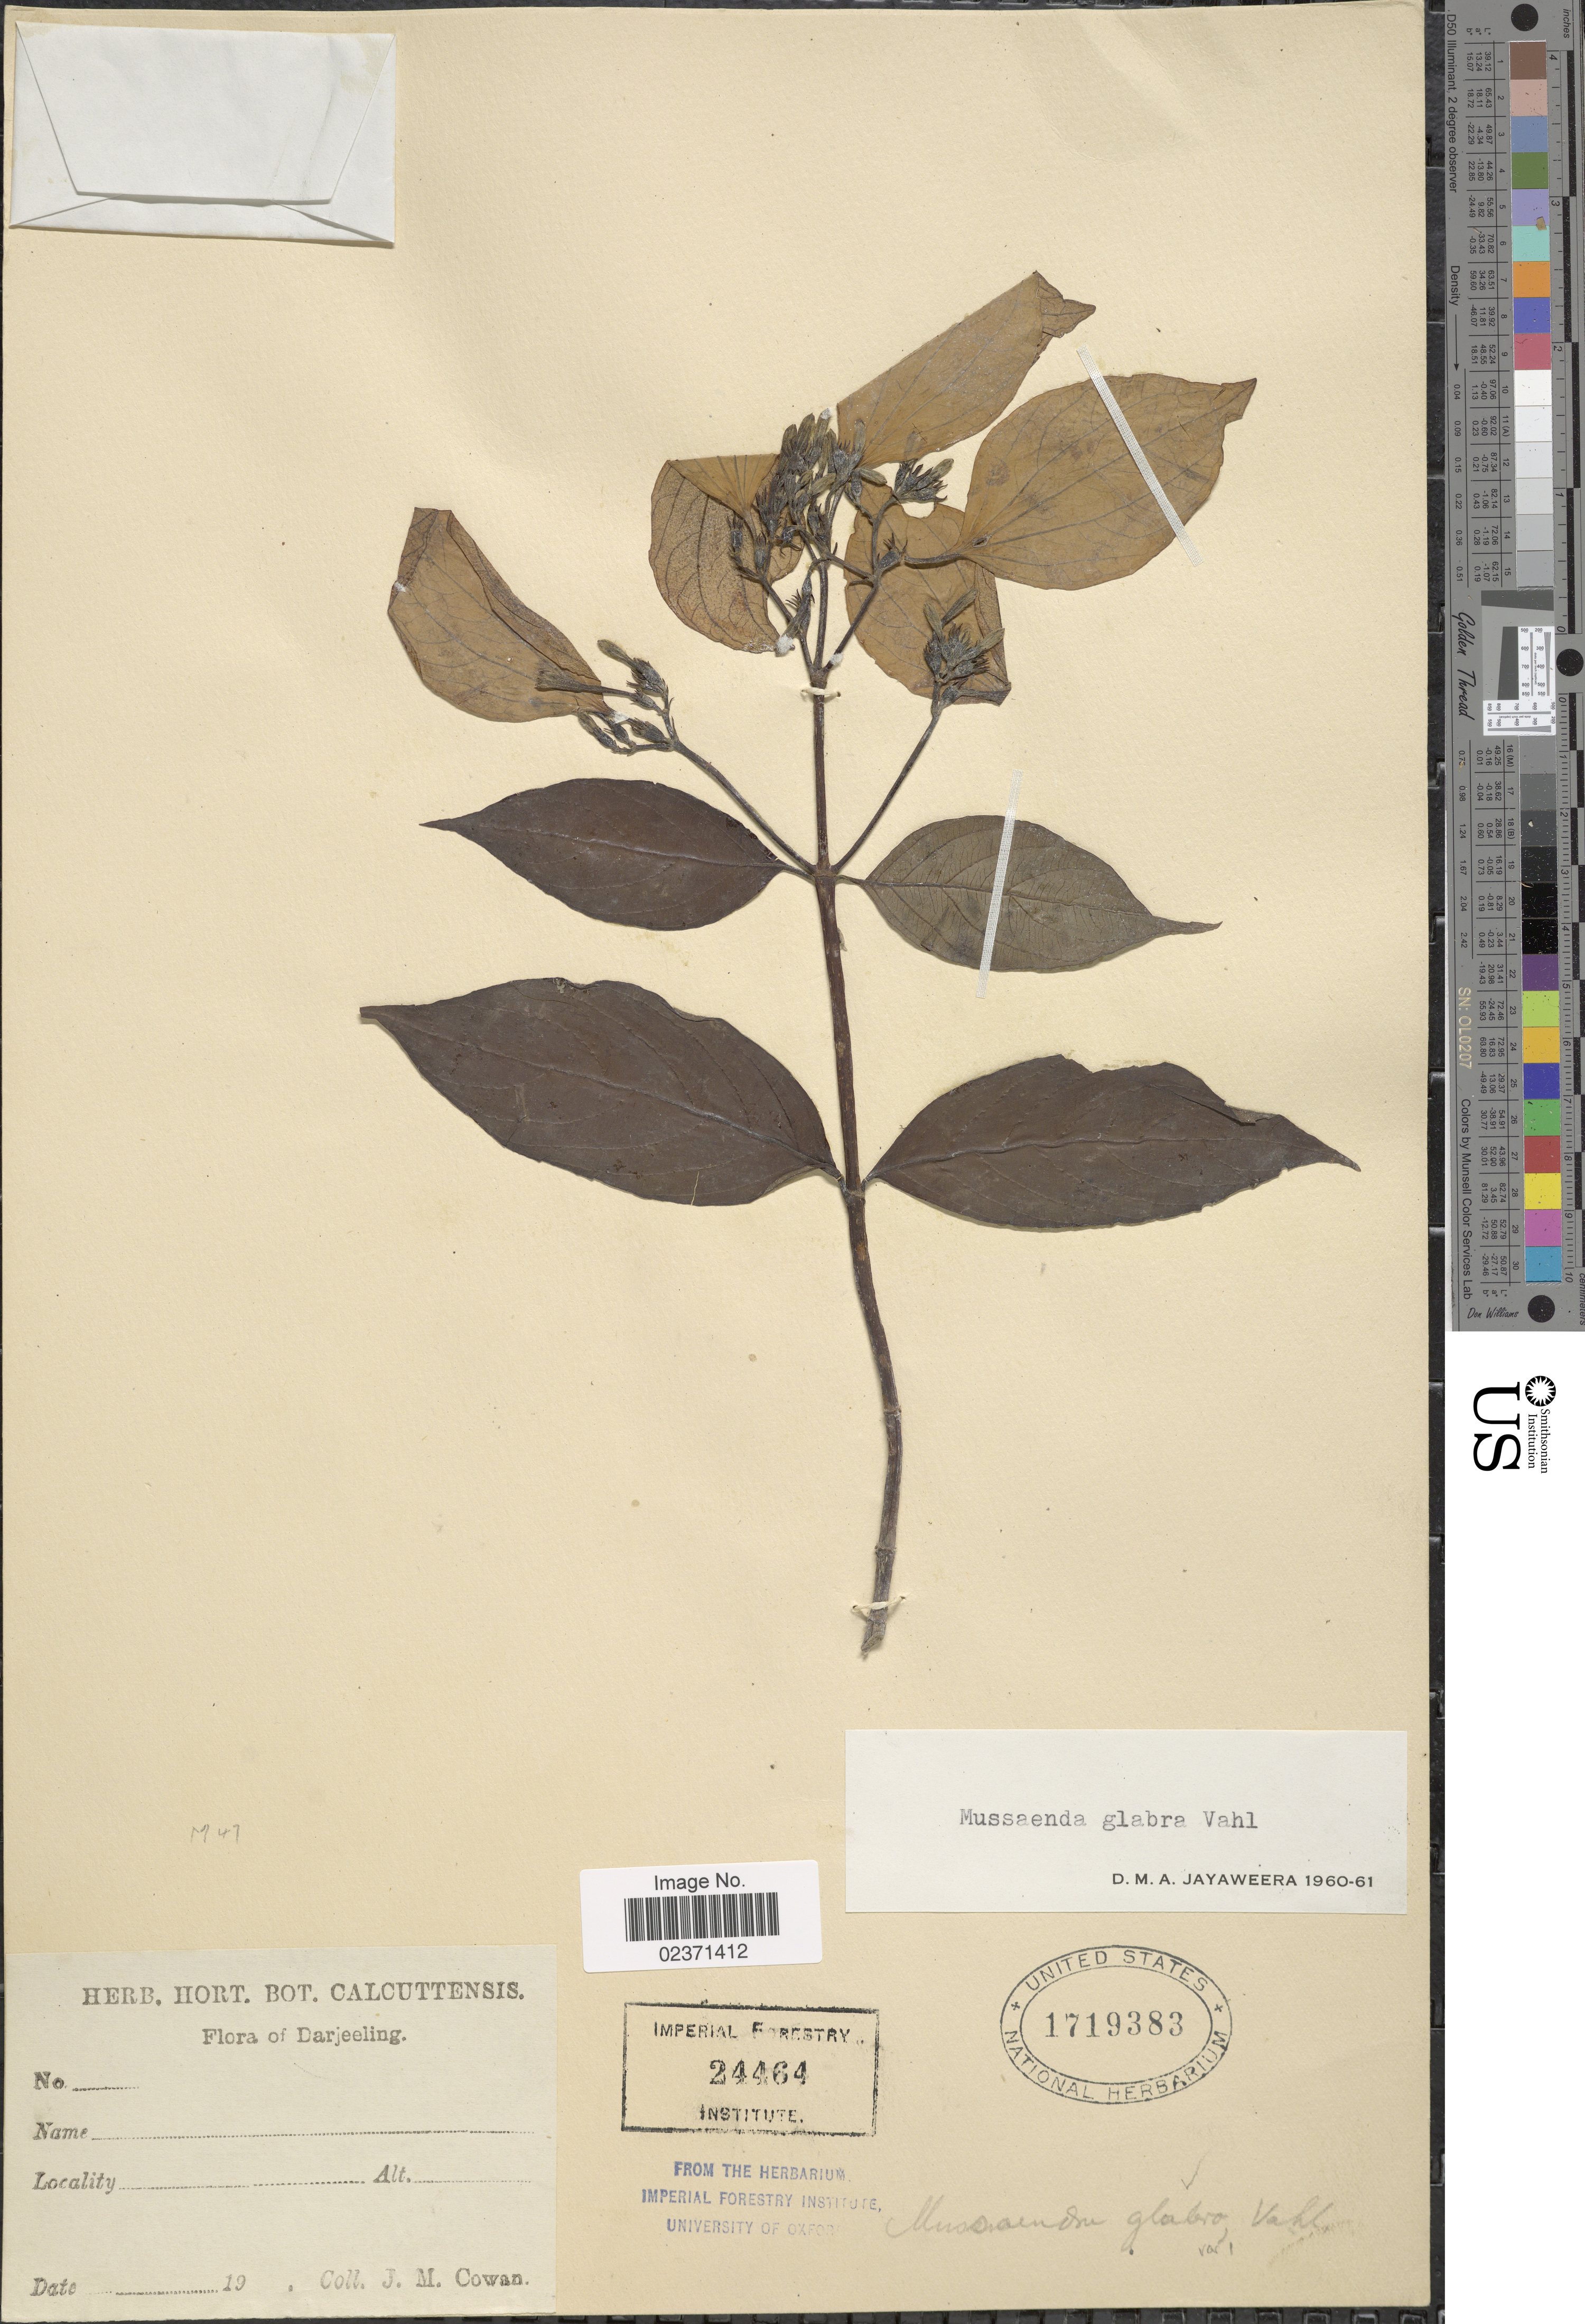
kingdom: Plantae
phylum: Tracheophyta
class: Magnoliopsida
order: Gentianales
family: Rubiaceae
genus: Mussaenda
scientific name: Mussaenda glabra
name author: Vahl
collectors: J. M. Cowan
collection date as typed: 19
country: India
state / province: West Bengal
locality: Darjeeling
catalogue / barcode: US 1719383